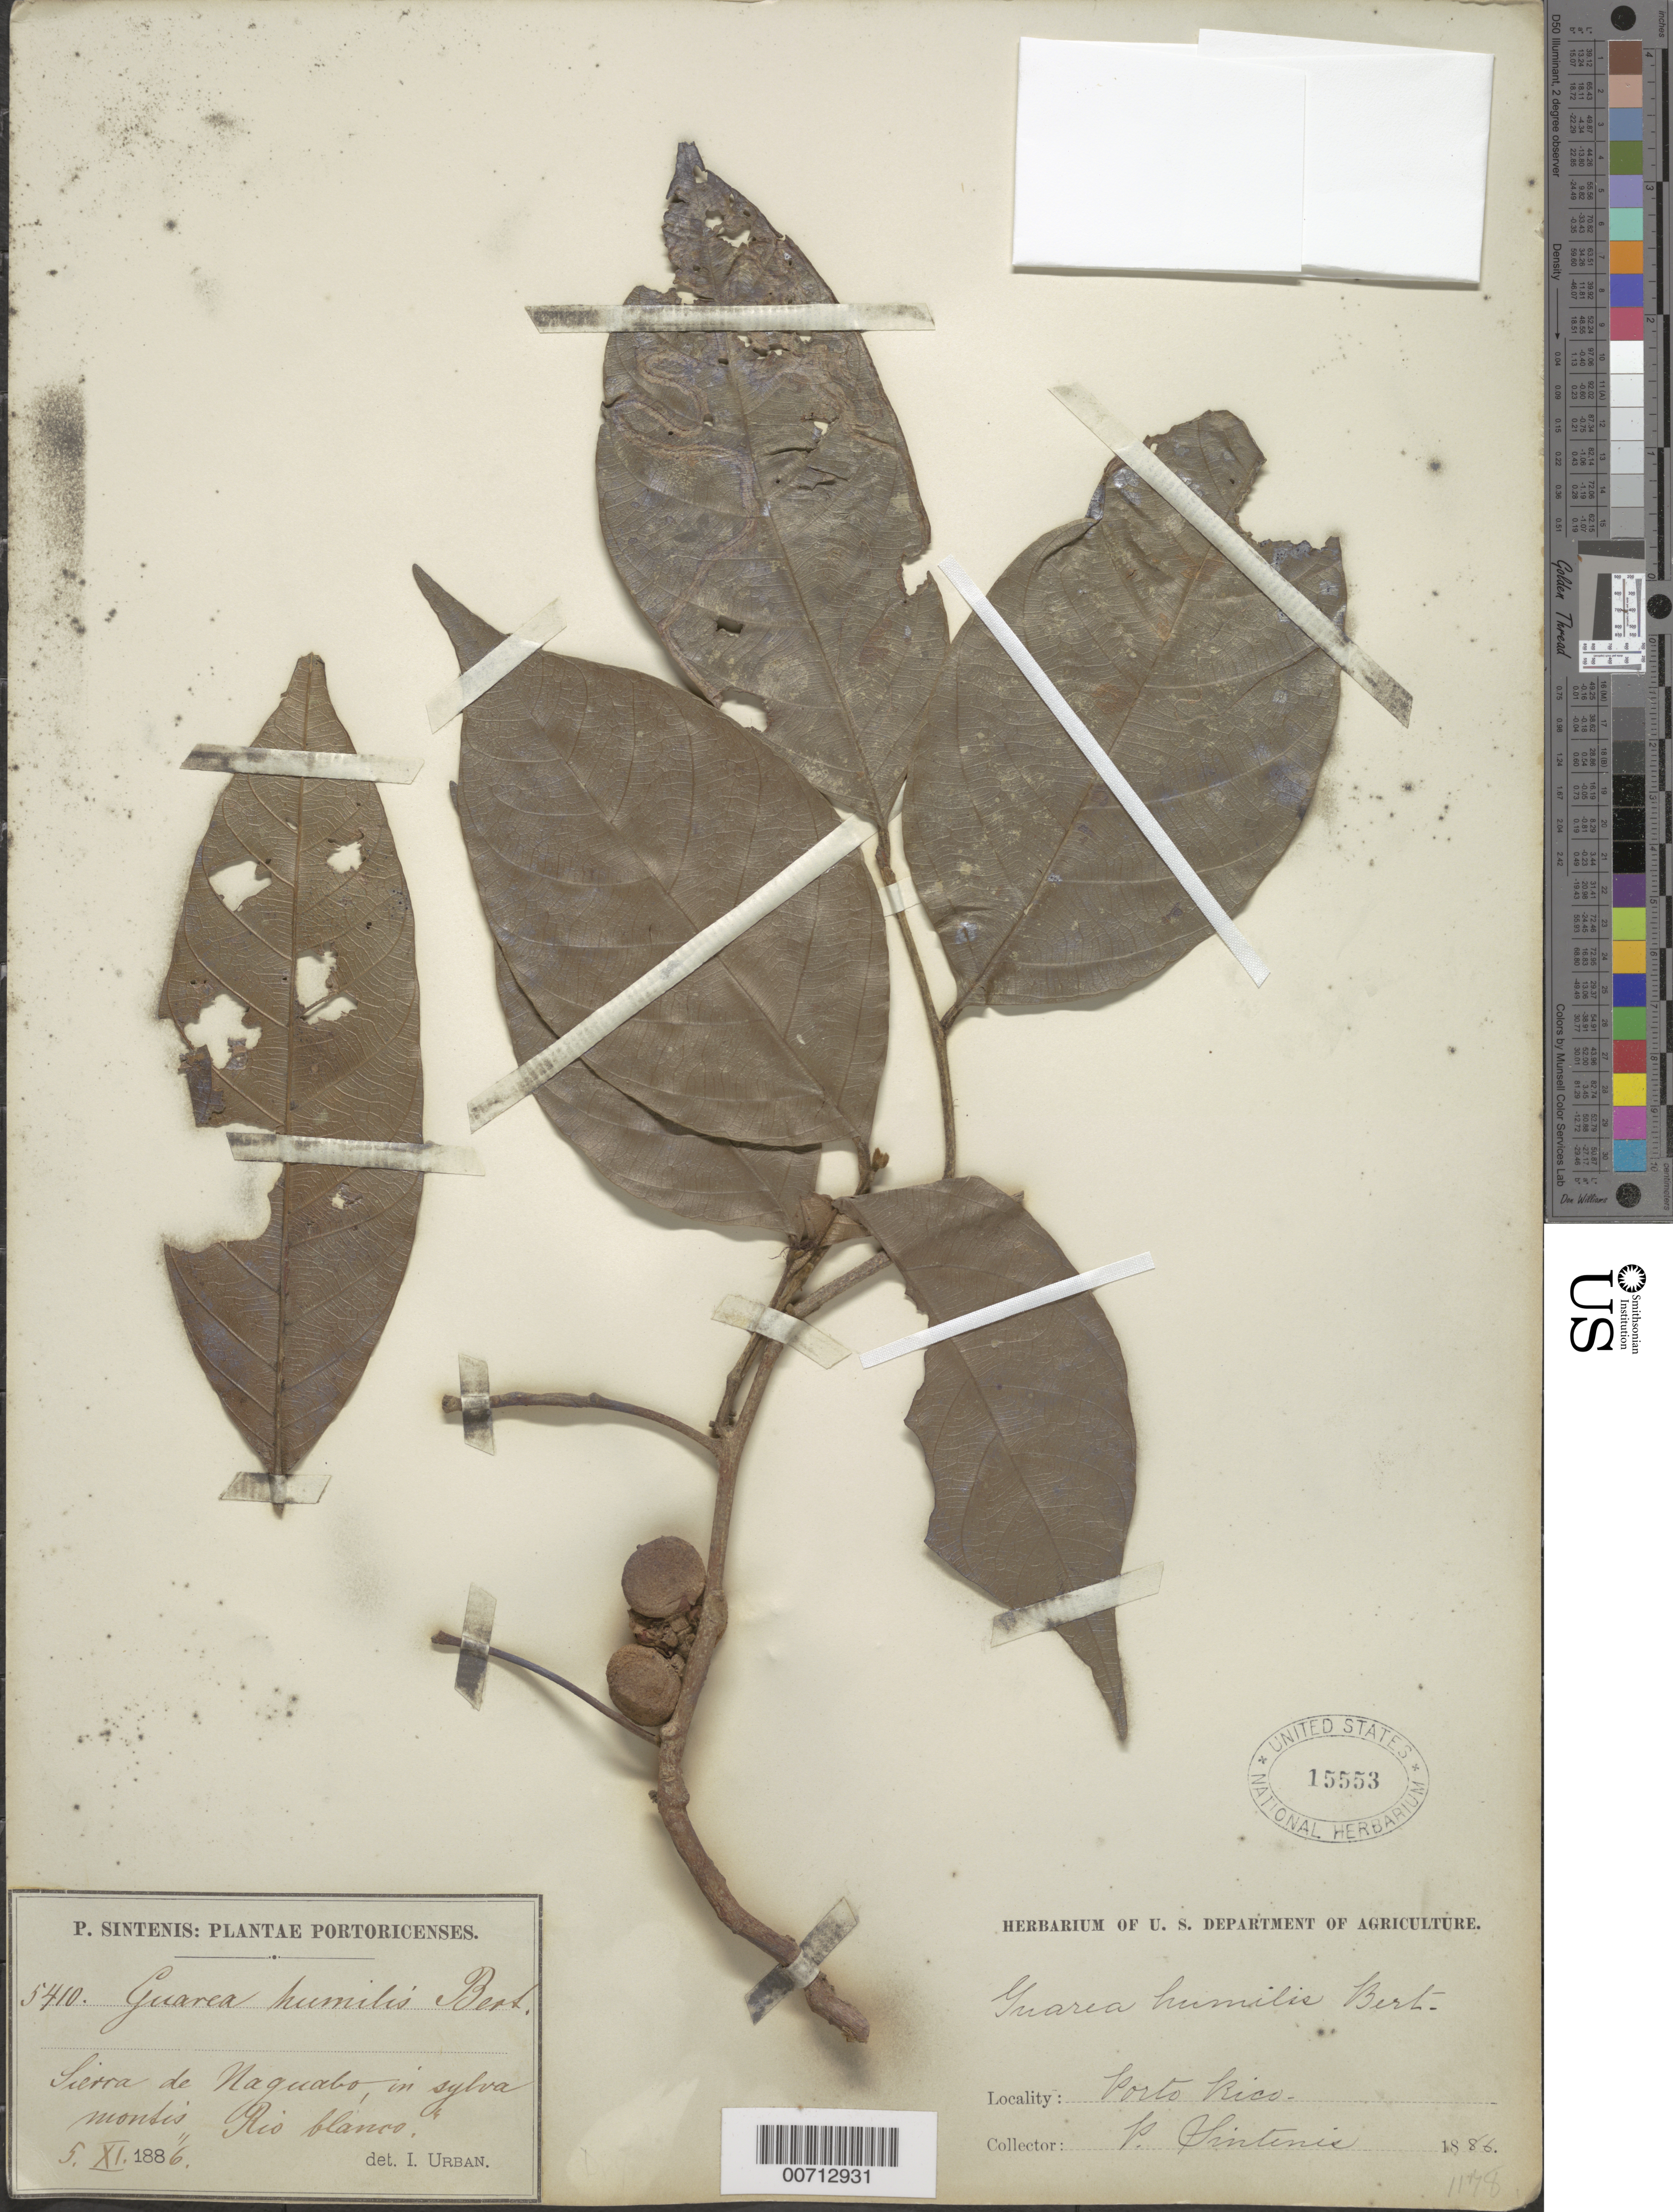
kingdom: Plantae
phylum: Tracheophyta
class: Magnoliopsida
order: Sapindales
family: Meliaceae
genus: Guarea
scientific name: Guarea humilis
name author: Bertero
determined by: Urban, Ignatz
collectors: P. Sintenis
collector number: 5410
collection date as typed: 05 Nov 1886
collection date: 1886-11-05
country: Puerto Rico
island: Greater Antilles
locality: Sierra de Naguabo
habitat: In sylva montis "Rio Blanco"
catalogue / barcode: US 15553